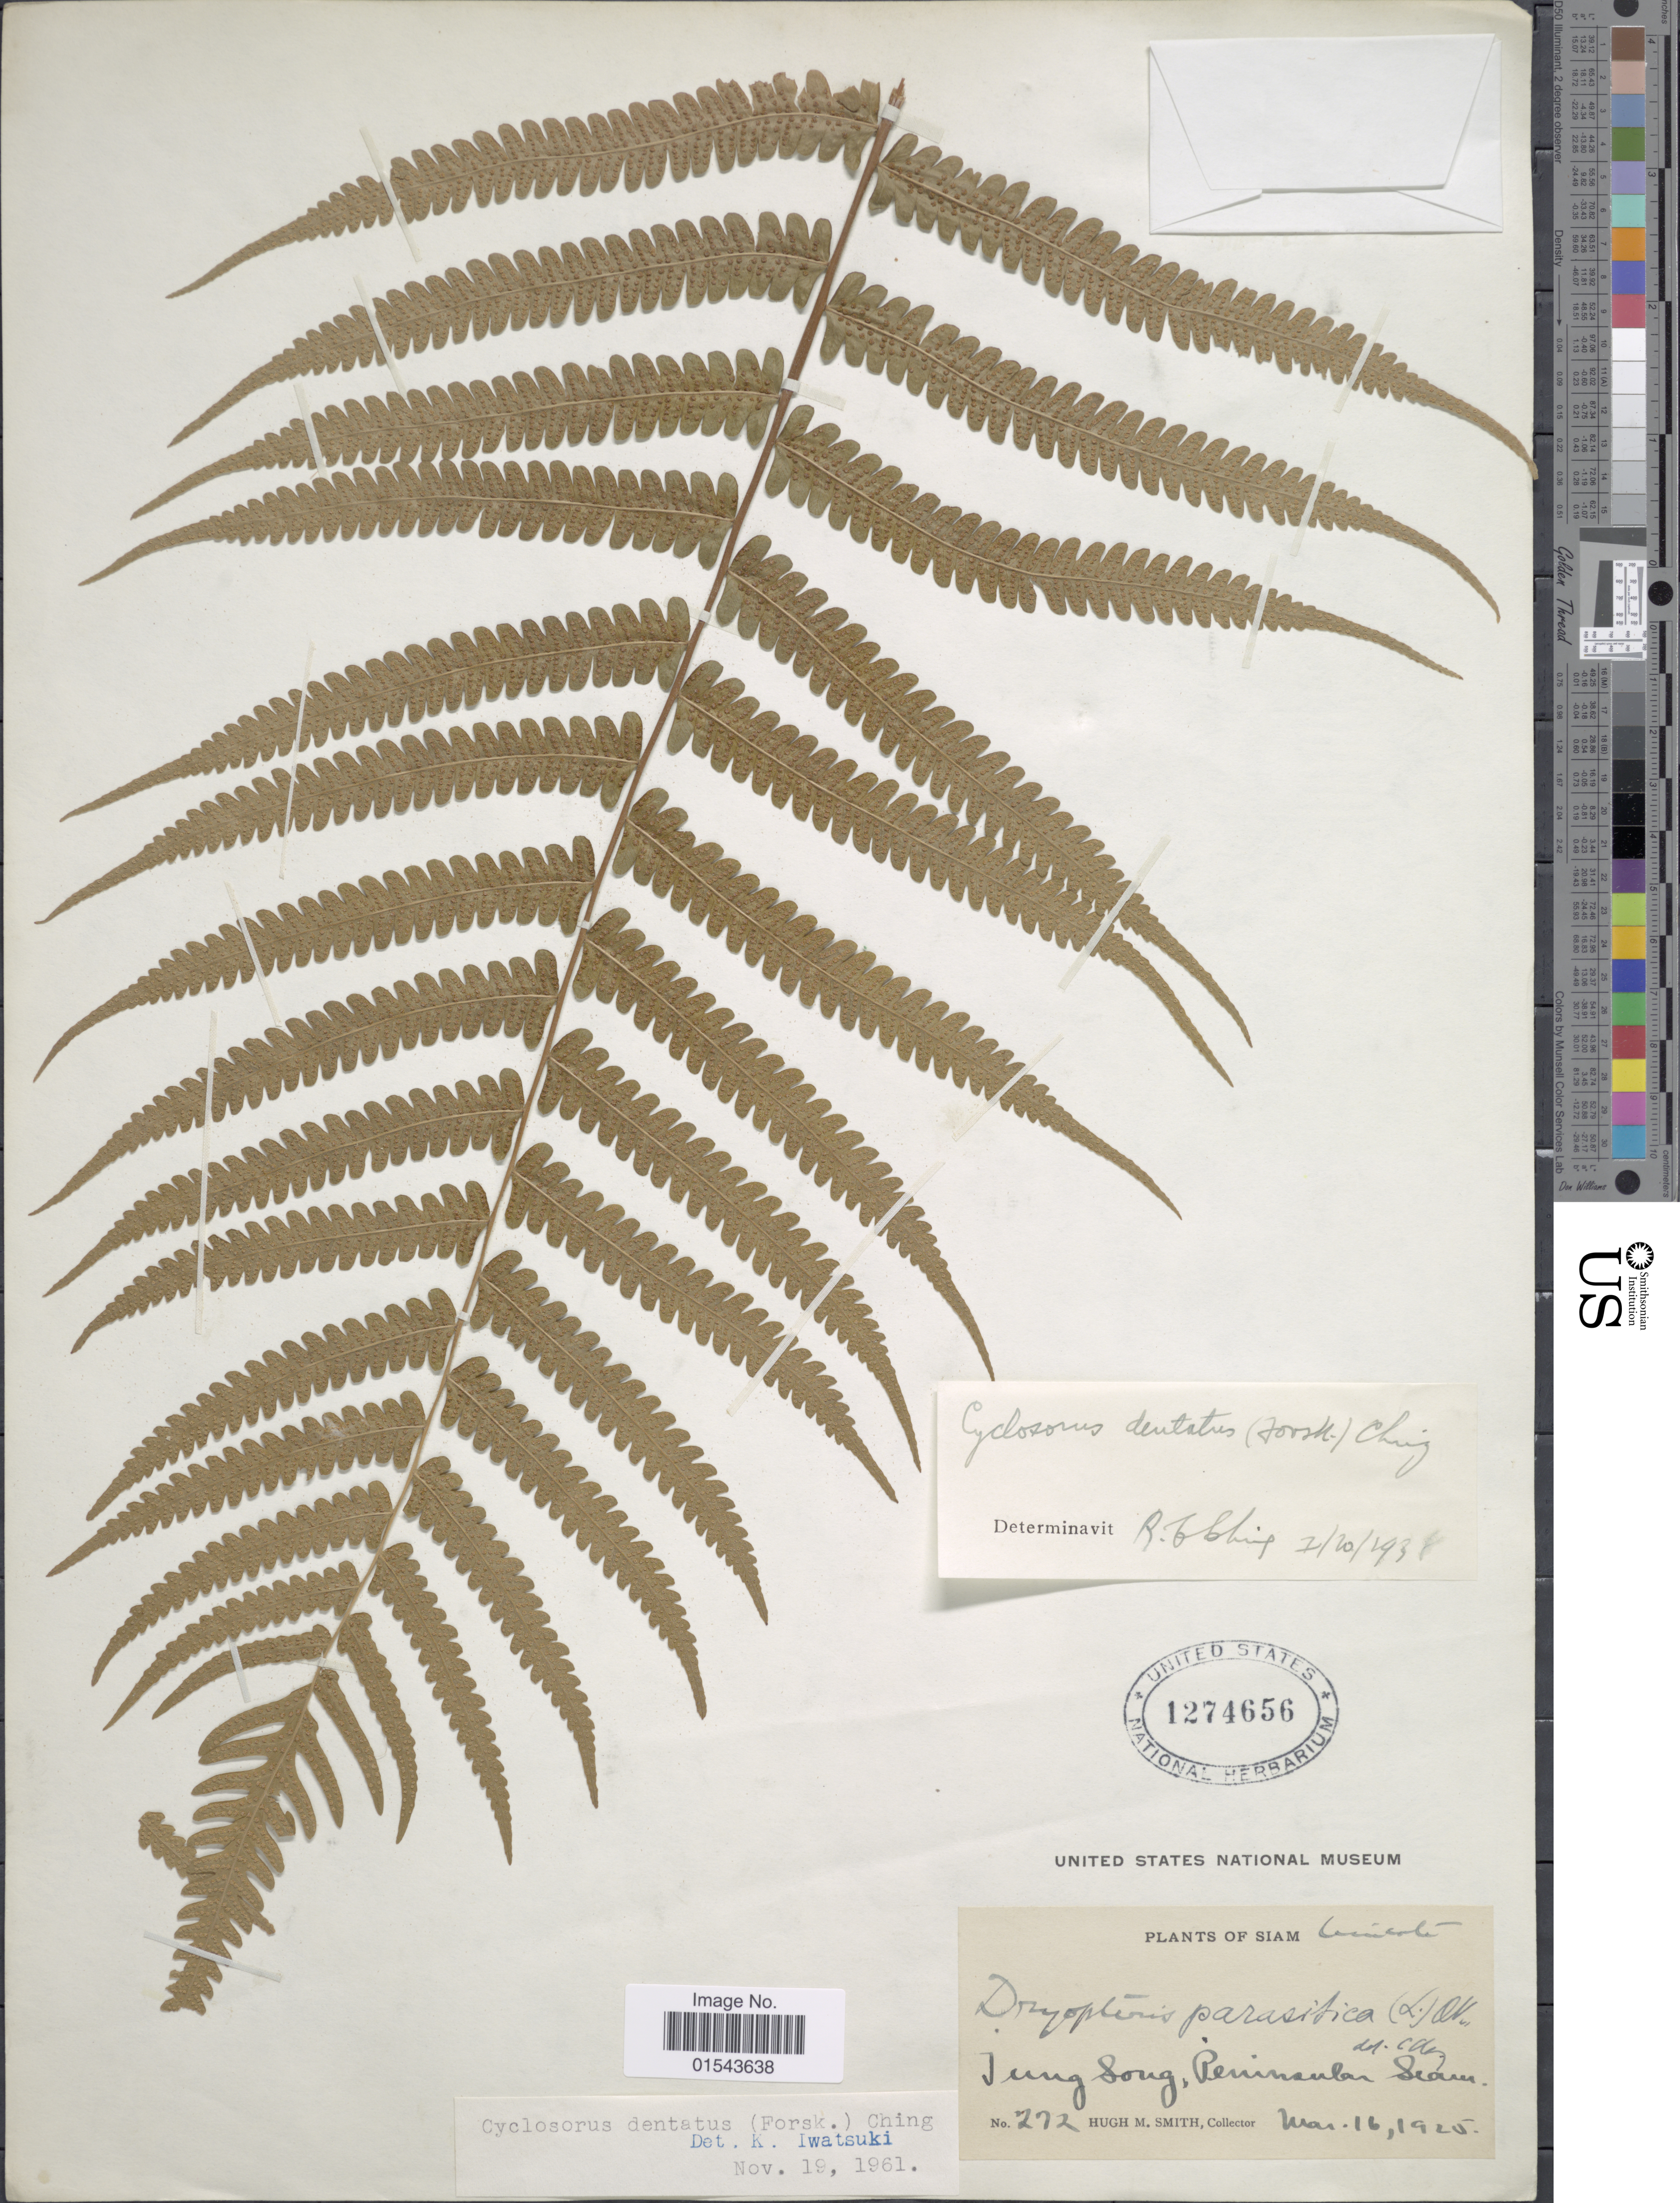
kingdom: Plantae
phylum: Tracheophyta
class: Polypodiopsida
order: Polypodiales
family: Thelypteridaceae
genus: Christella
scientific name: Christella dentata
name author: (Forssk.) Brownsey & Jermy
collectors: H. M. Smith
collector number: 272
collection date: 1925-03-16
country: Thailand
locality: Siam. Jung Song, Peninanlar Siam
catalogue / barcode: US 1274656